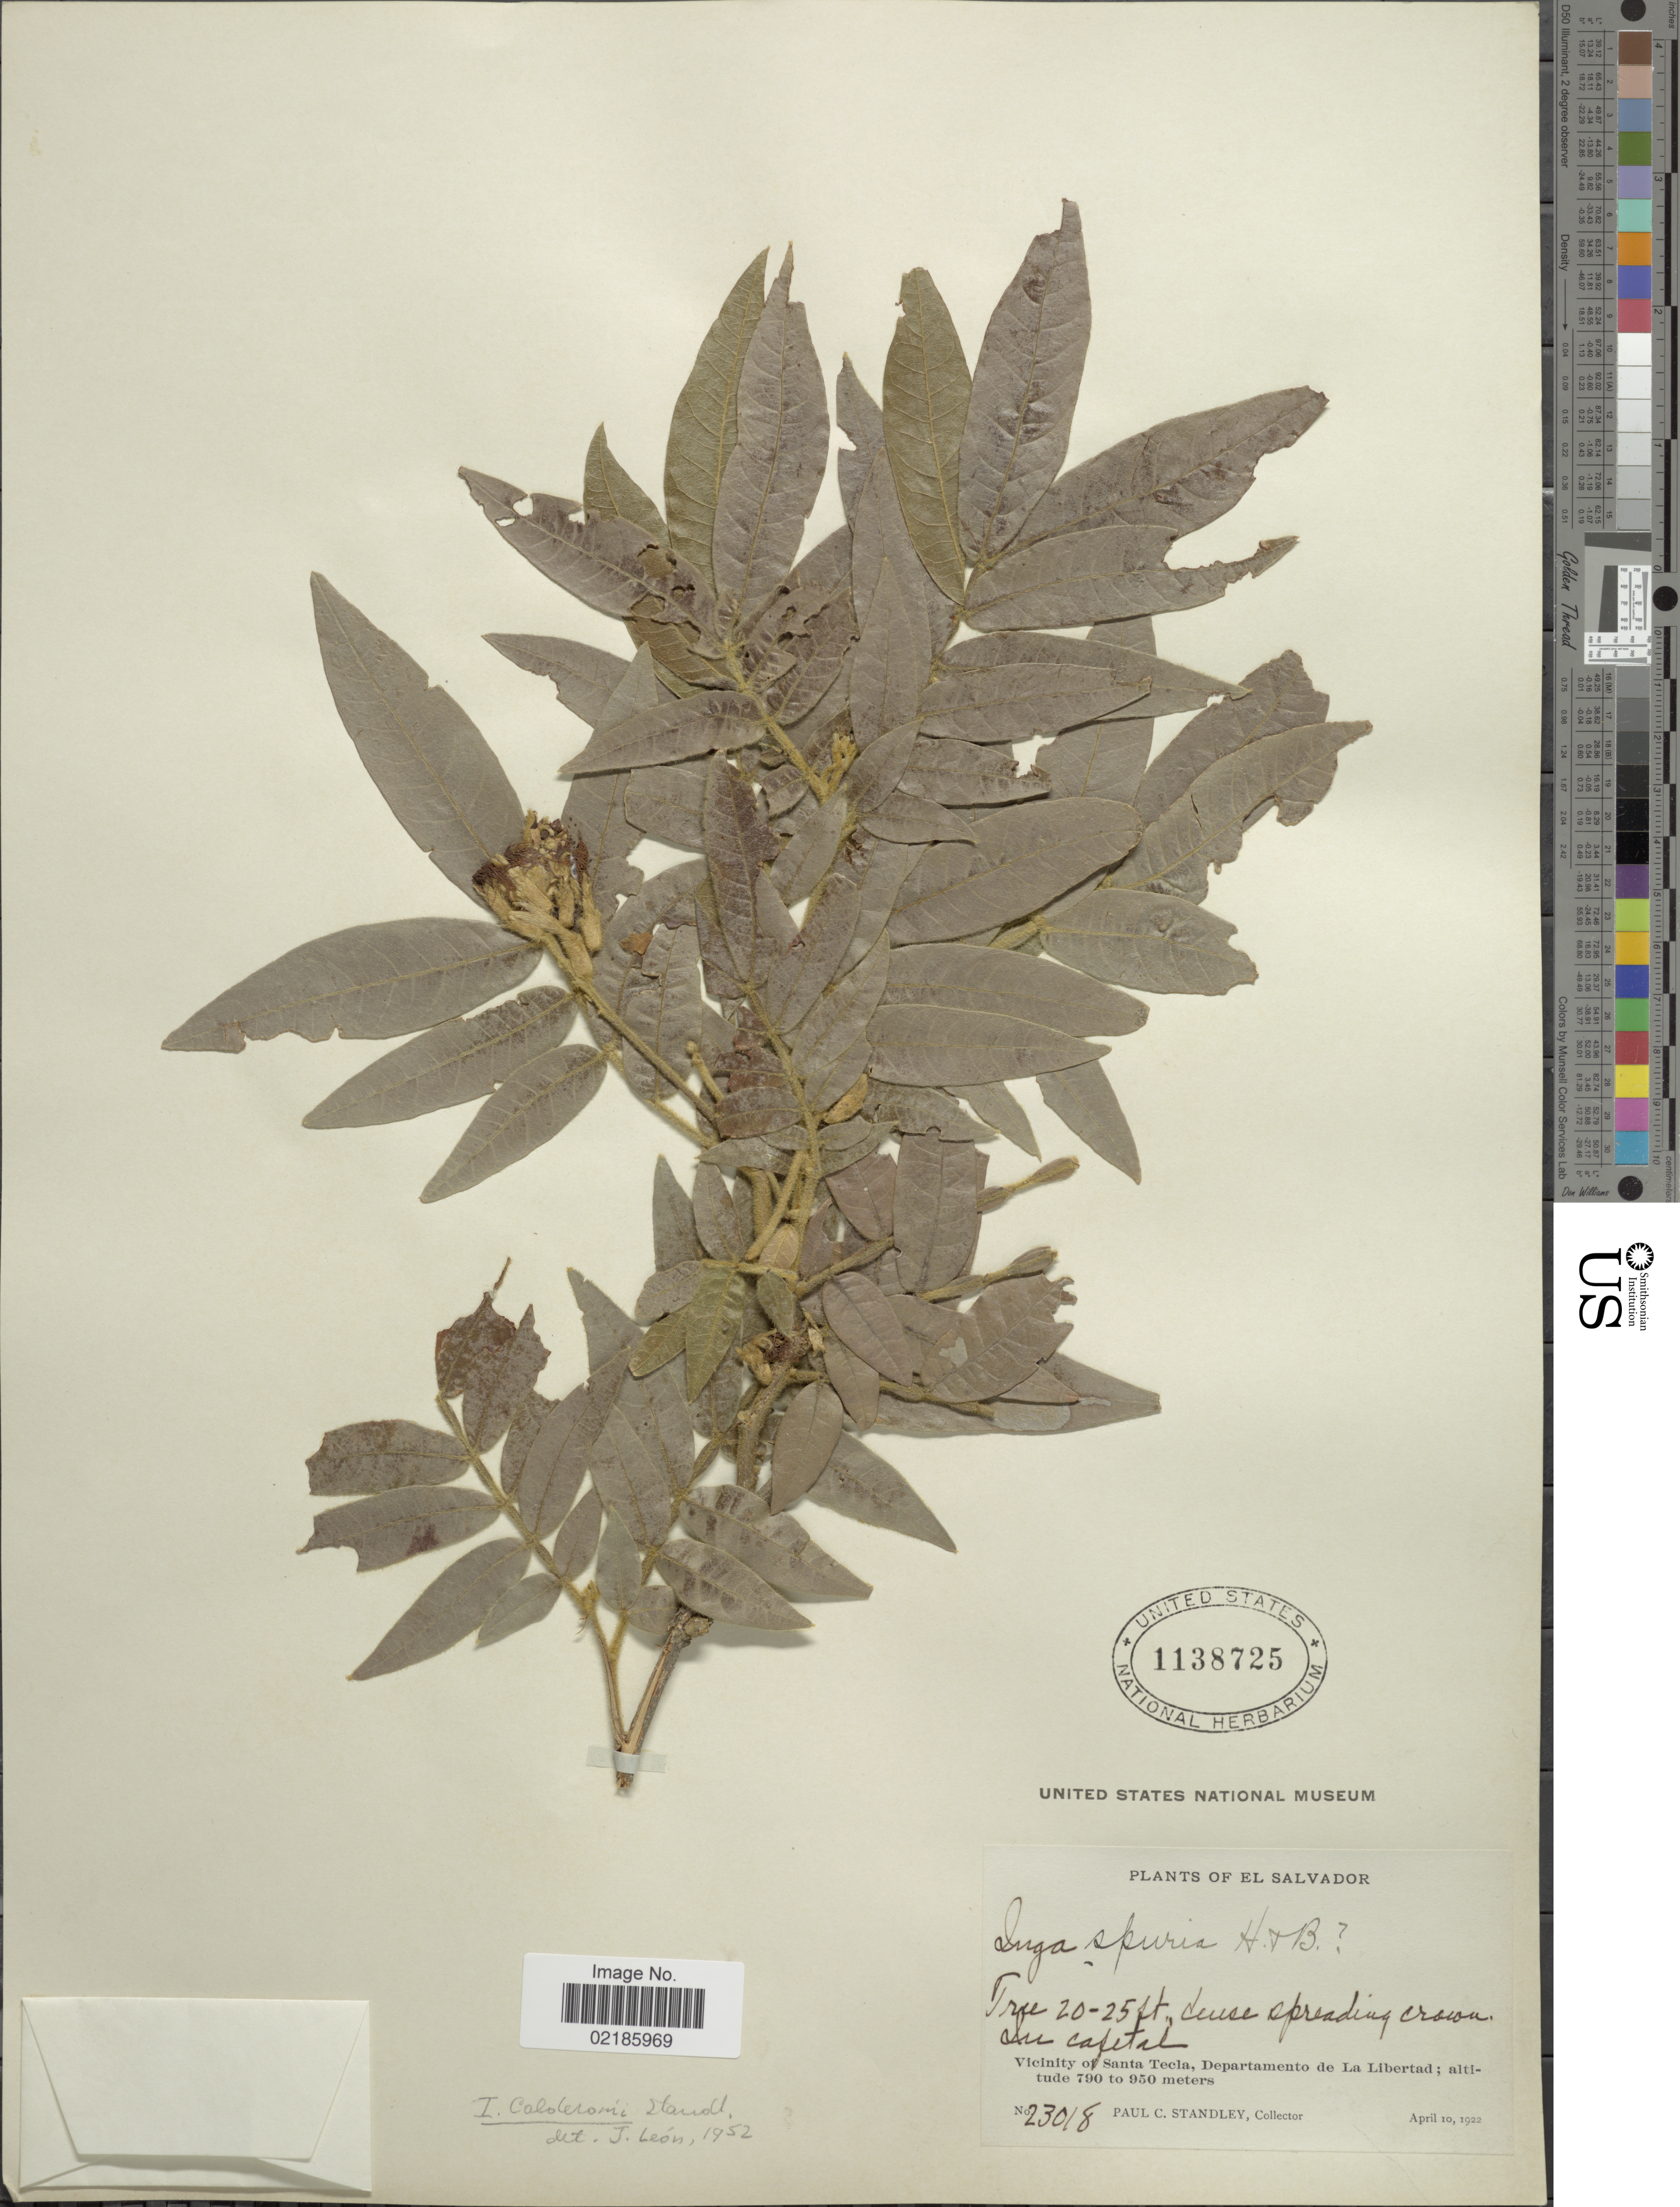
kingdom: Plantae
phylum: Tracheophyta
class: Magnoliopsida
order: Fabales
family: Fabaceae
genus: Inga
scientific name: Inga calderonii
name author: Standl.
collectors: P. C. Standley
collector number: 23018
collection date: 1922-04-10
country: El Salvador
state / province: La Libertad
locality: Vicinity of Santa Tecla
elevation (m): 790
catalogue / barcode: US 1138725